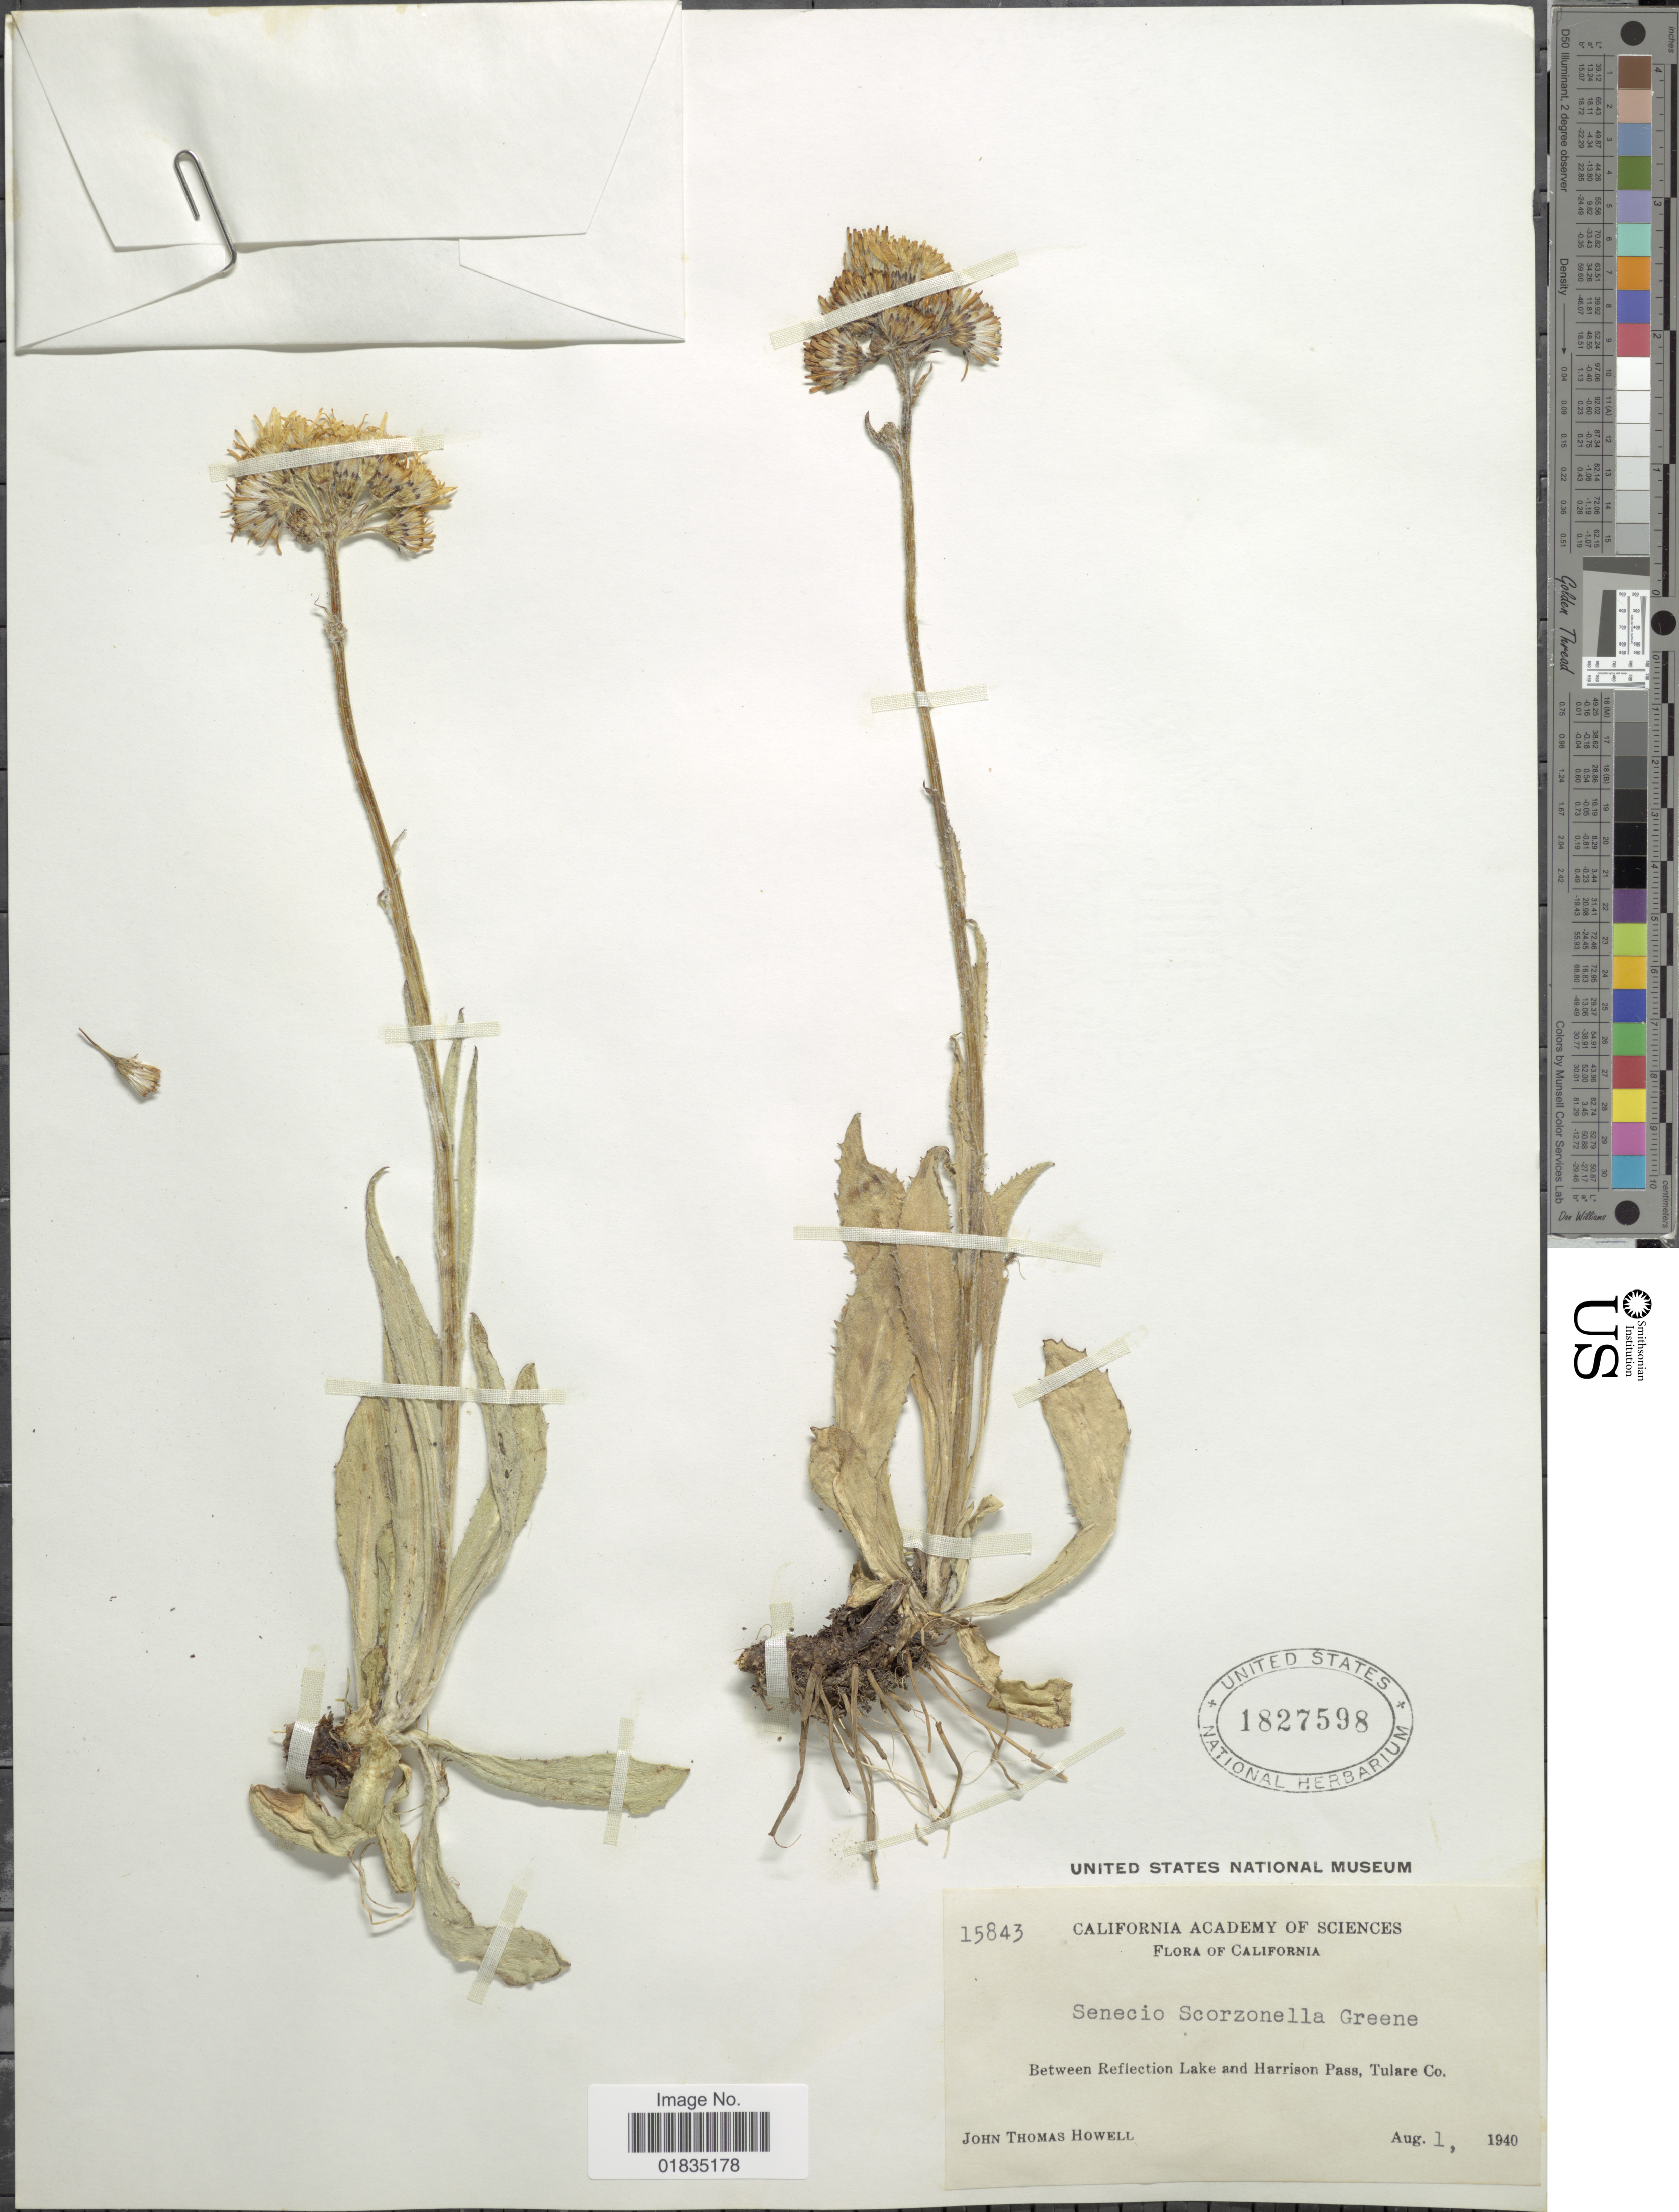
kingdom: Plantae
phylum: Tracheophyta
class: Magnoliopsida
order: Asterales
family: Asteraceae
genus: Senecio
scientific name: Senecio scorzonella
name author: Greene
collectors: J. T. Howell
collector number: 15843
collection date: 1940-08-01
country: United States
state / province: California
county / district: Tulare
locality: Between Reflection lake and Harrison Pass, Tulare Co.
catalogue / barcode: US 1827598